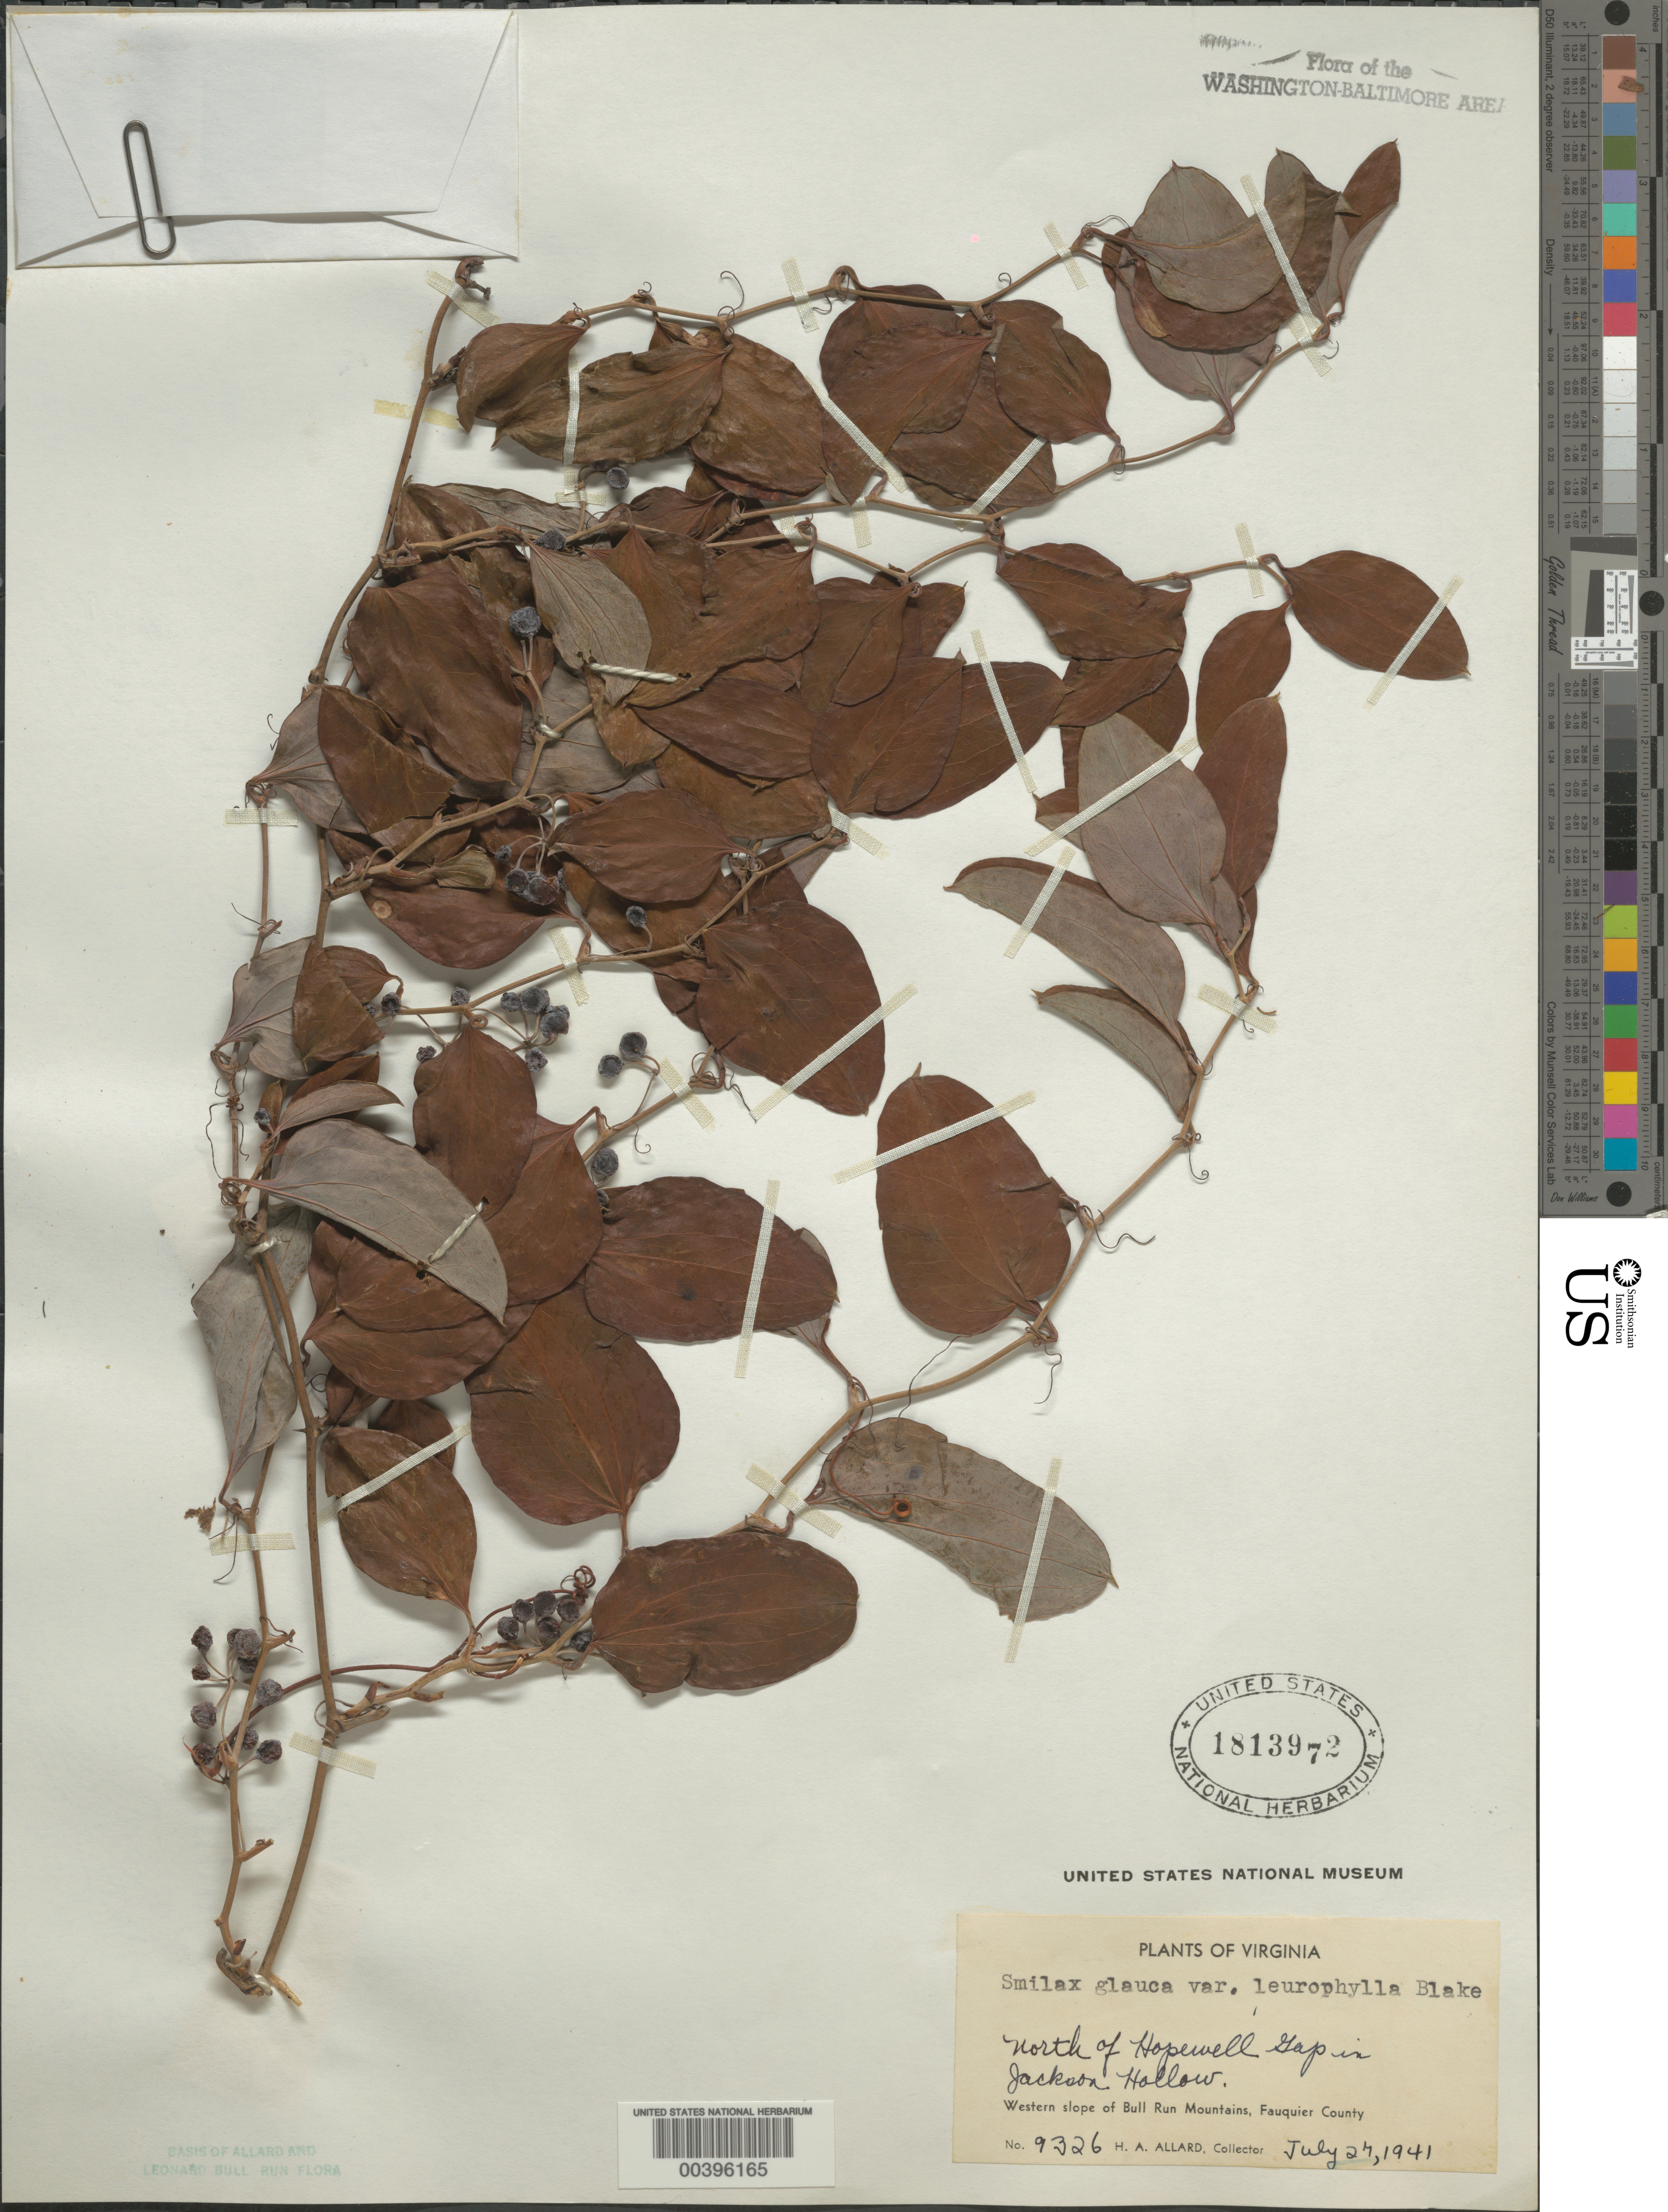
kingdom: Plantae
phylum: Tracheophyta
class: Liliopsida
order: Liliales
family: Smilacaceae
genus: Smilax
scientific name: Smilax glauca var. leurophylla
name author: S.F. Blake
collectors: H. A. Allard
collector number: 9326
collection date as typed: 27 Jul 1941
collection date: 1941-07-27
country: United States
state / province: Virginia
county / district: Prince William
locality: Jackson Hollow, north of Hopewell Gap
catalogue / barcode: US 1813972